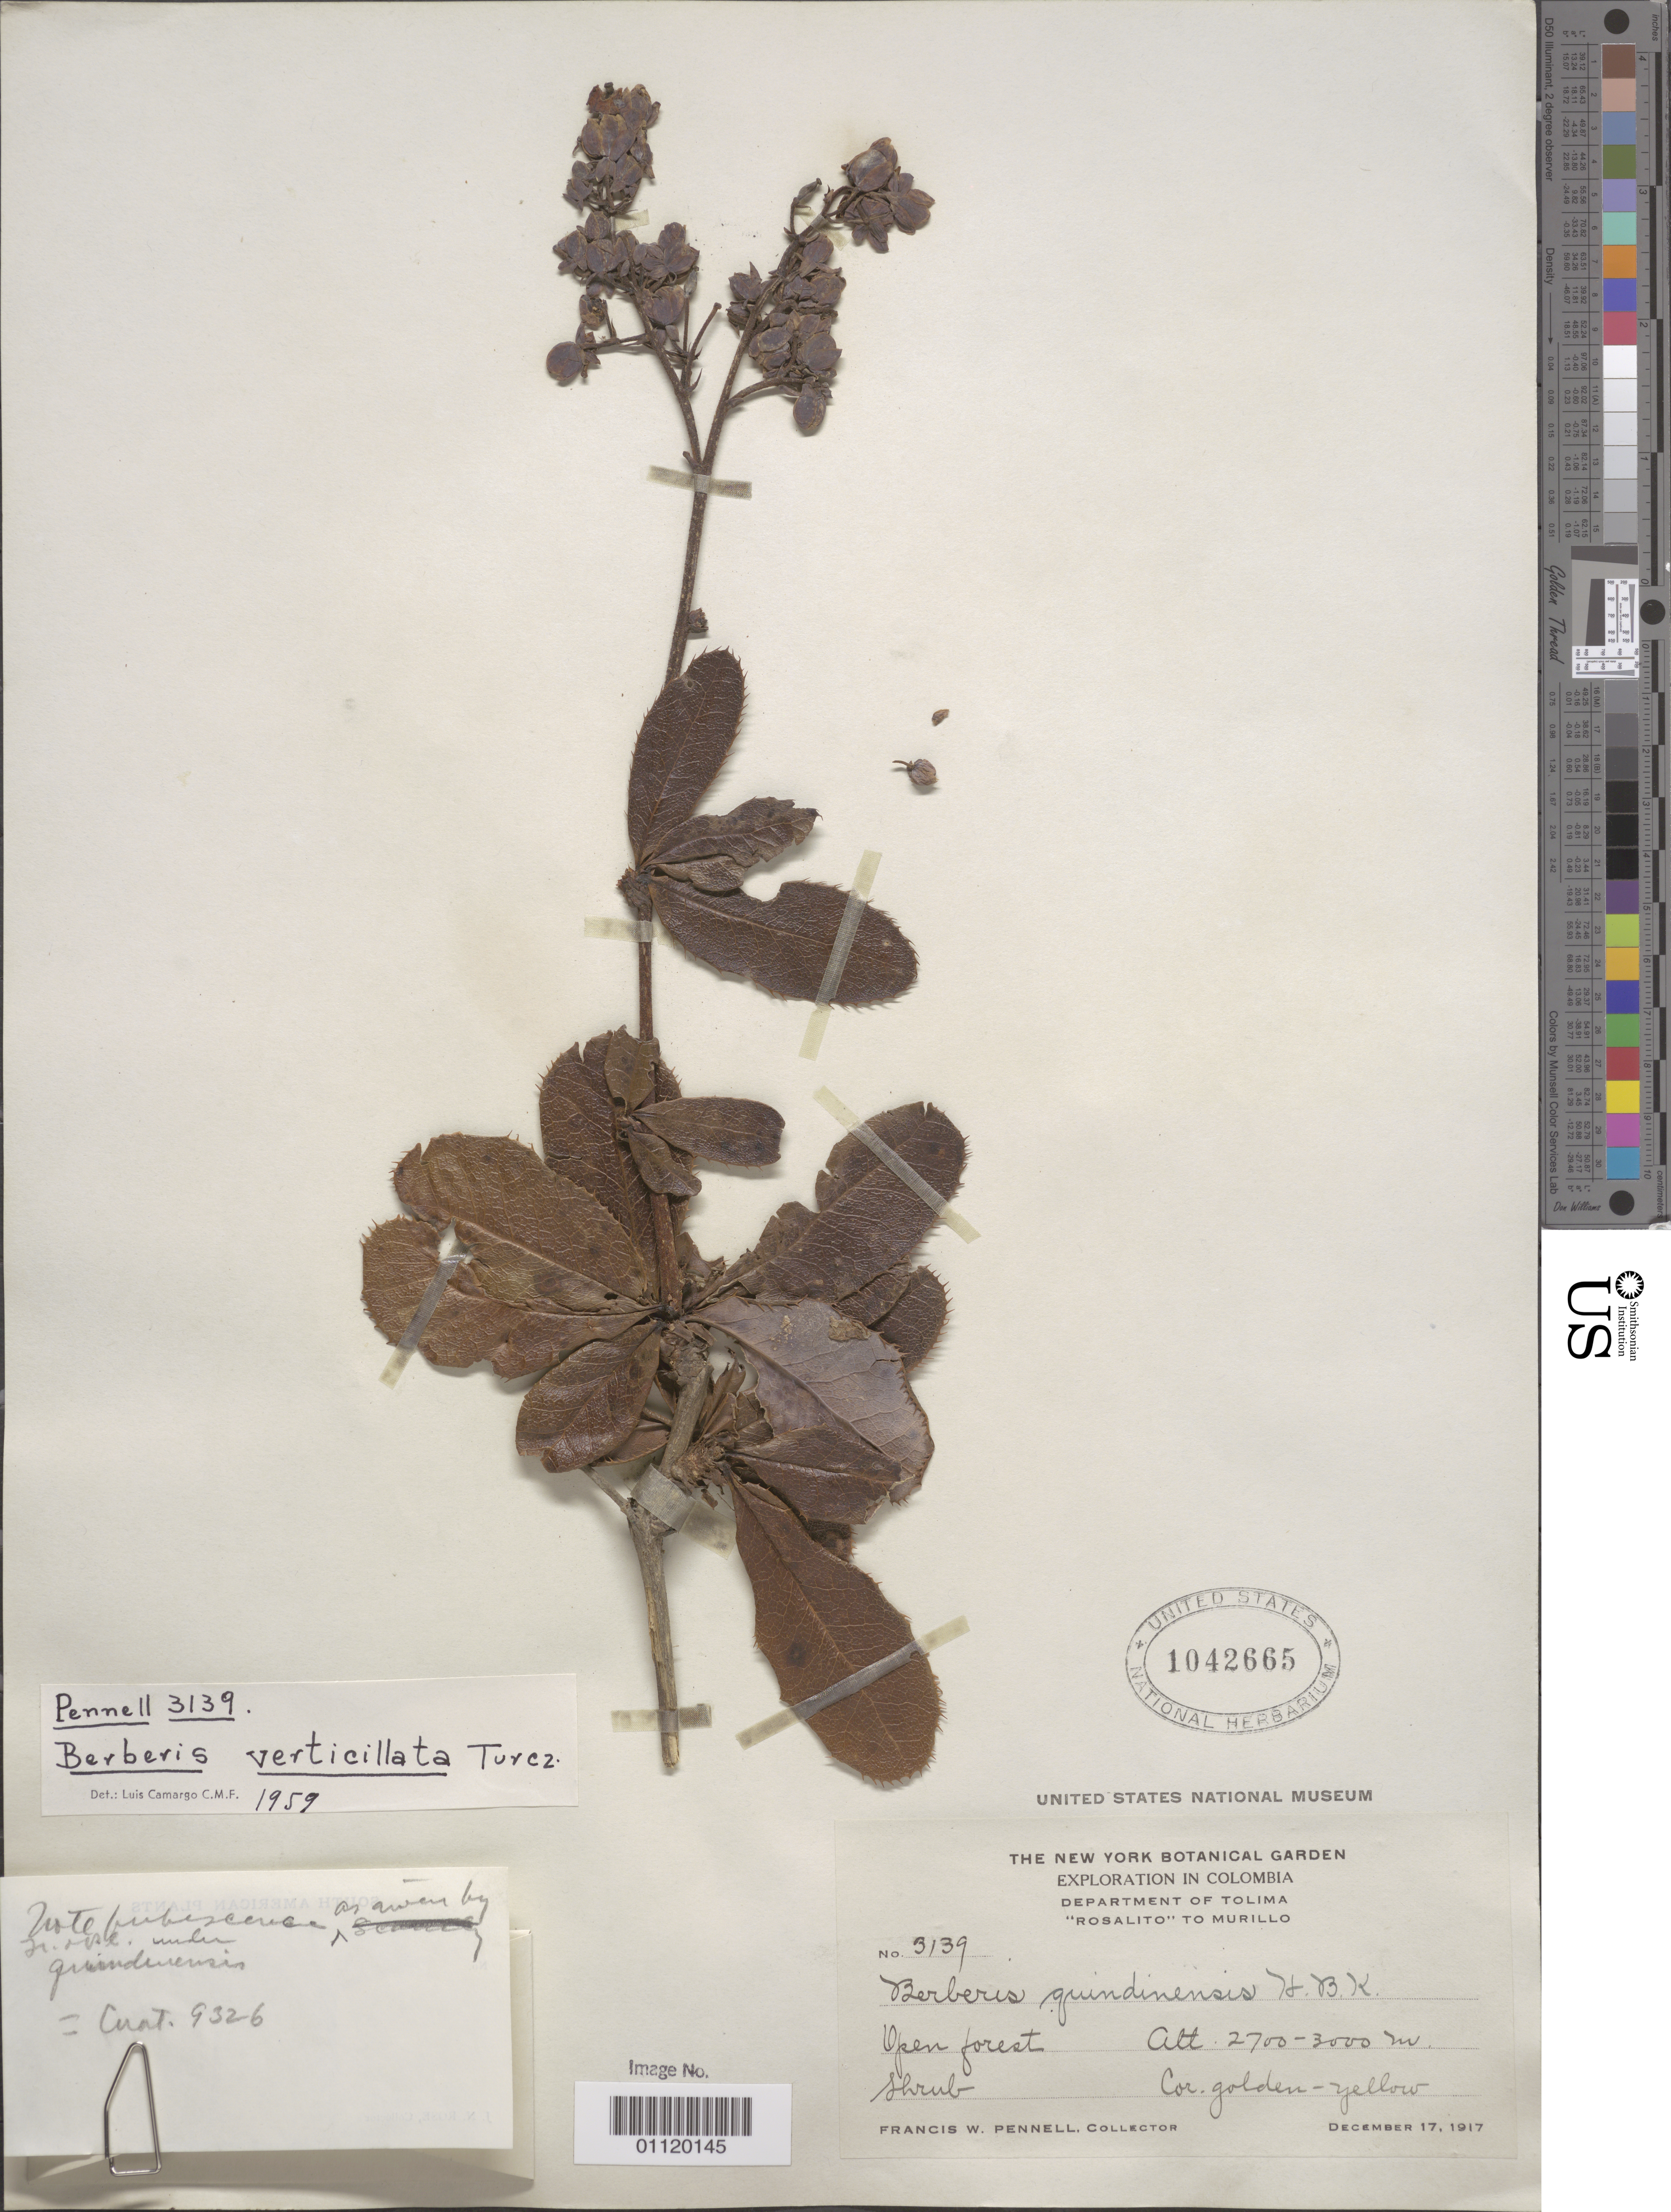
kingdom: Plantae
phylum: Tracheophyta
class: Magnoliopsida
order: Ranunculales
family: Berberidaceae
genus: Berberis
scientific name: Berberis verticillata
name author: Turcz.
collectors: F. W. Pennell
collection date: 1917-12-17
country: Colombia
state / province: Tolima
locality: "Rosalito" to Murillo. Open forest.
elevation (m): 2700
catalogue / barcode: US 1042665